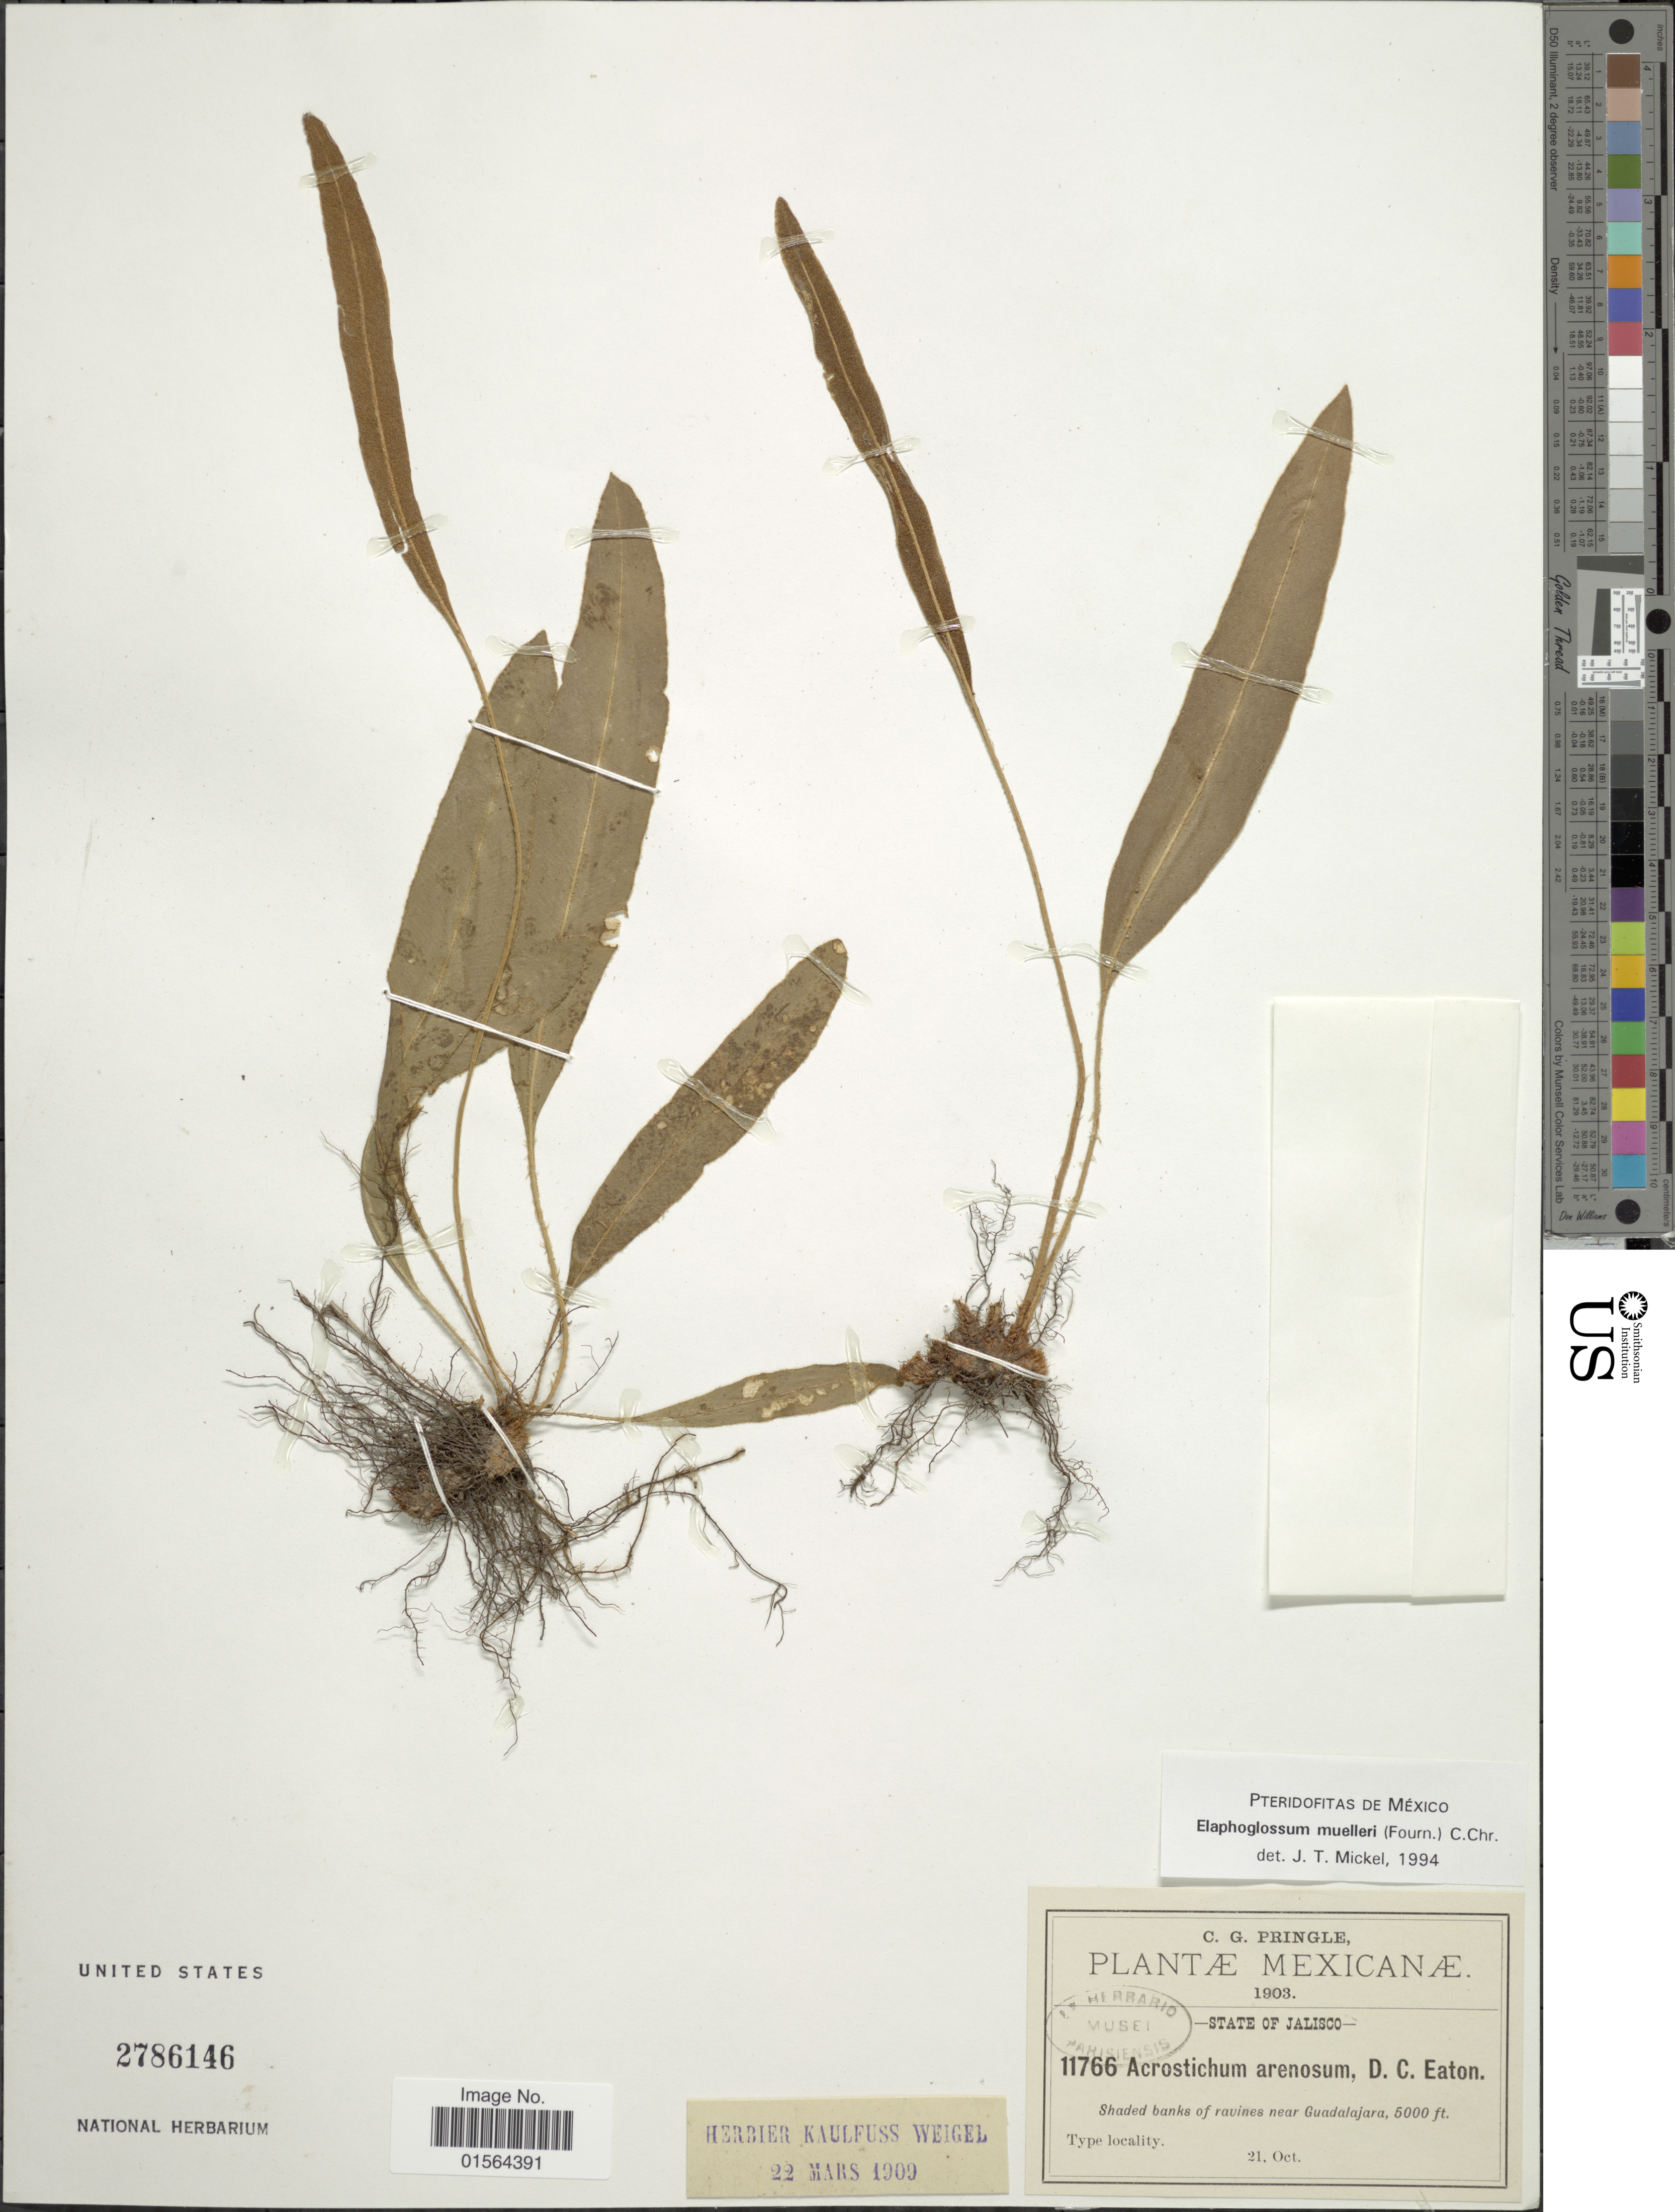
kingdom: Plantae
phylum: Tracheophyta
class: Polypodiopsida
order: Polypodiales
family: Dryopteridaceae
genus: Elaphoglossum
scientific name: Elaphoglossum muelleri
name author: (E. Fourn.) C. Chr.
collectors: C. G. Pringle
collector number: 11766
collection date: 1903-10-21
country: Mexico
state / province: Jalisco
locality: Mexicanae, State of Jalisco, Near Guadalajara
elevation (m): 1524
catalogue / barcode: US 2786146